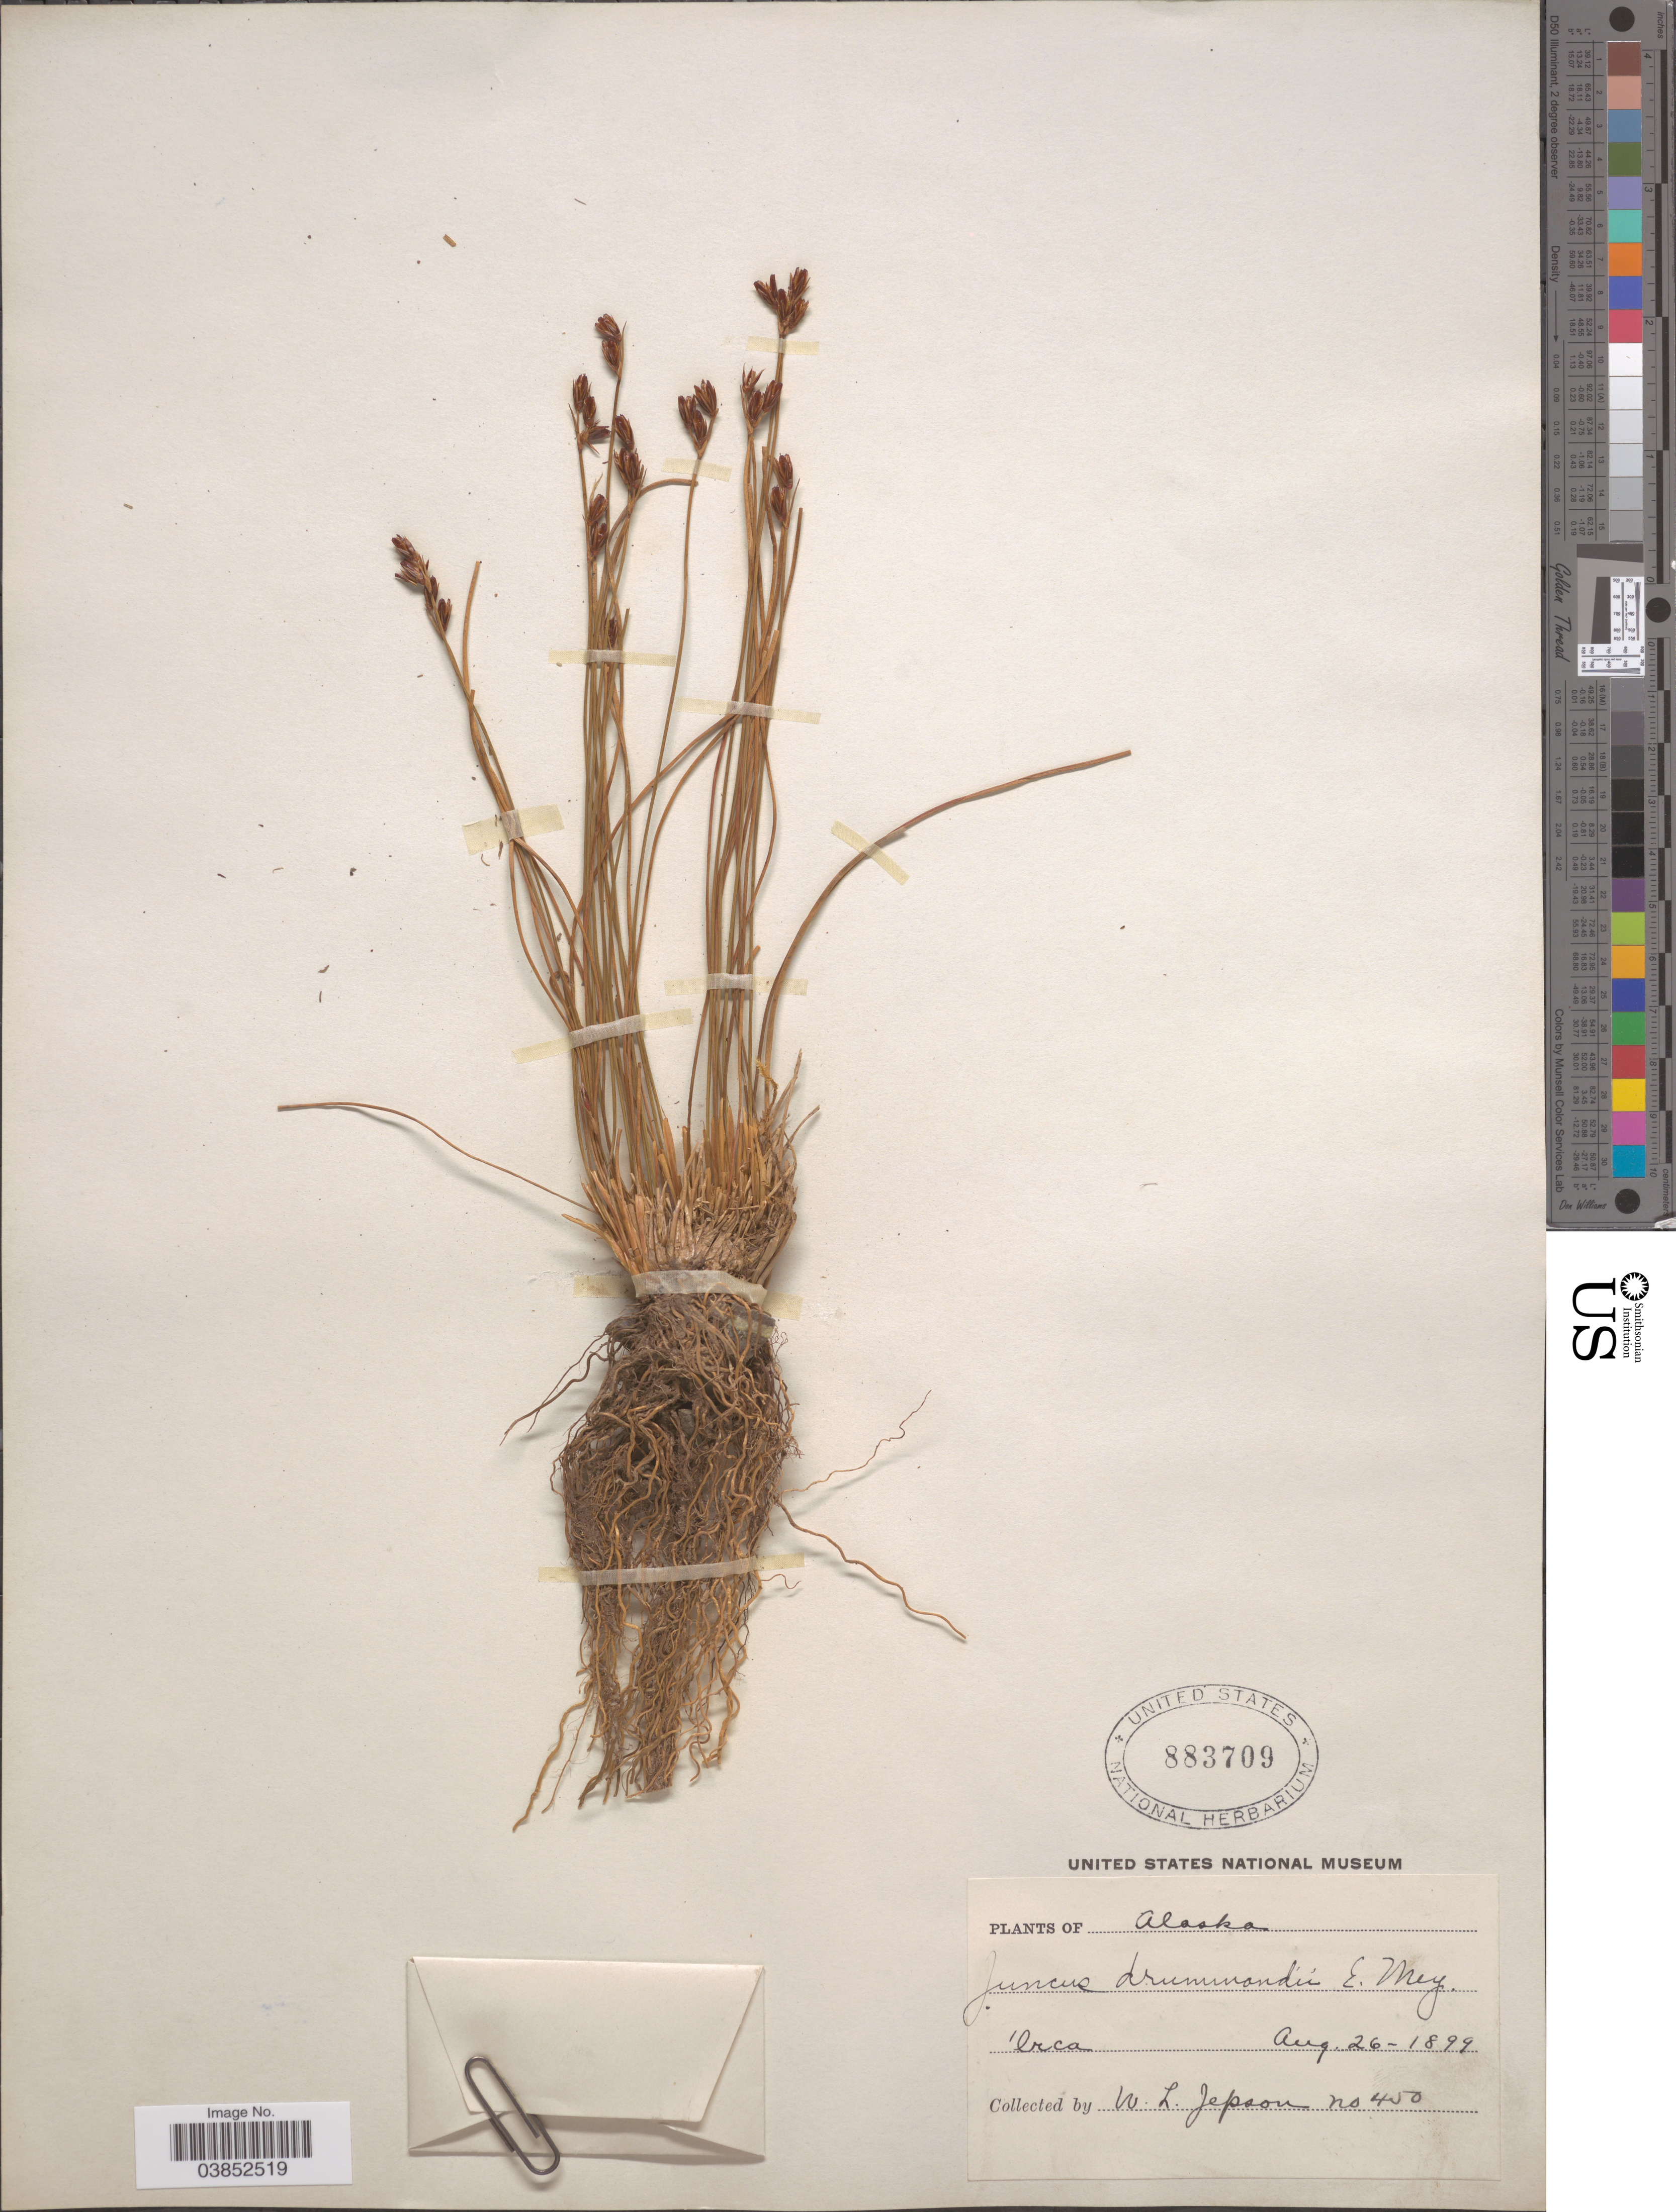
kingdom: Plantae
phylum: Tracheophyta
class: Liliopsida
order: Poales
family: Juncaceae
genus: Juncus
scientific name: Juncus drummondii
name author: E. Mey.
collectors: W. L. Jepson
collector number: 450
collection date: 1899-08-26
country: United States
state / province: Alaska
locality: Orca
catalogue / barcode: US 883709